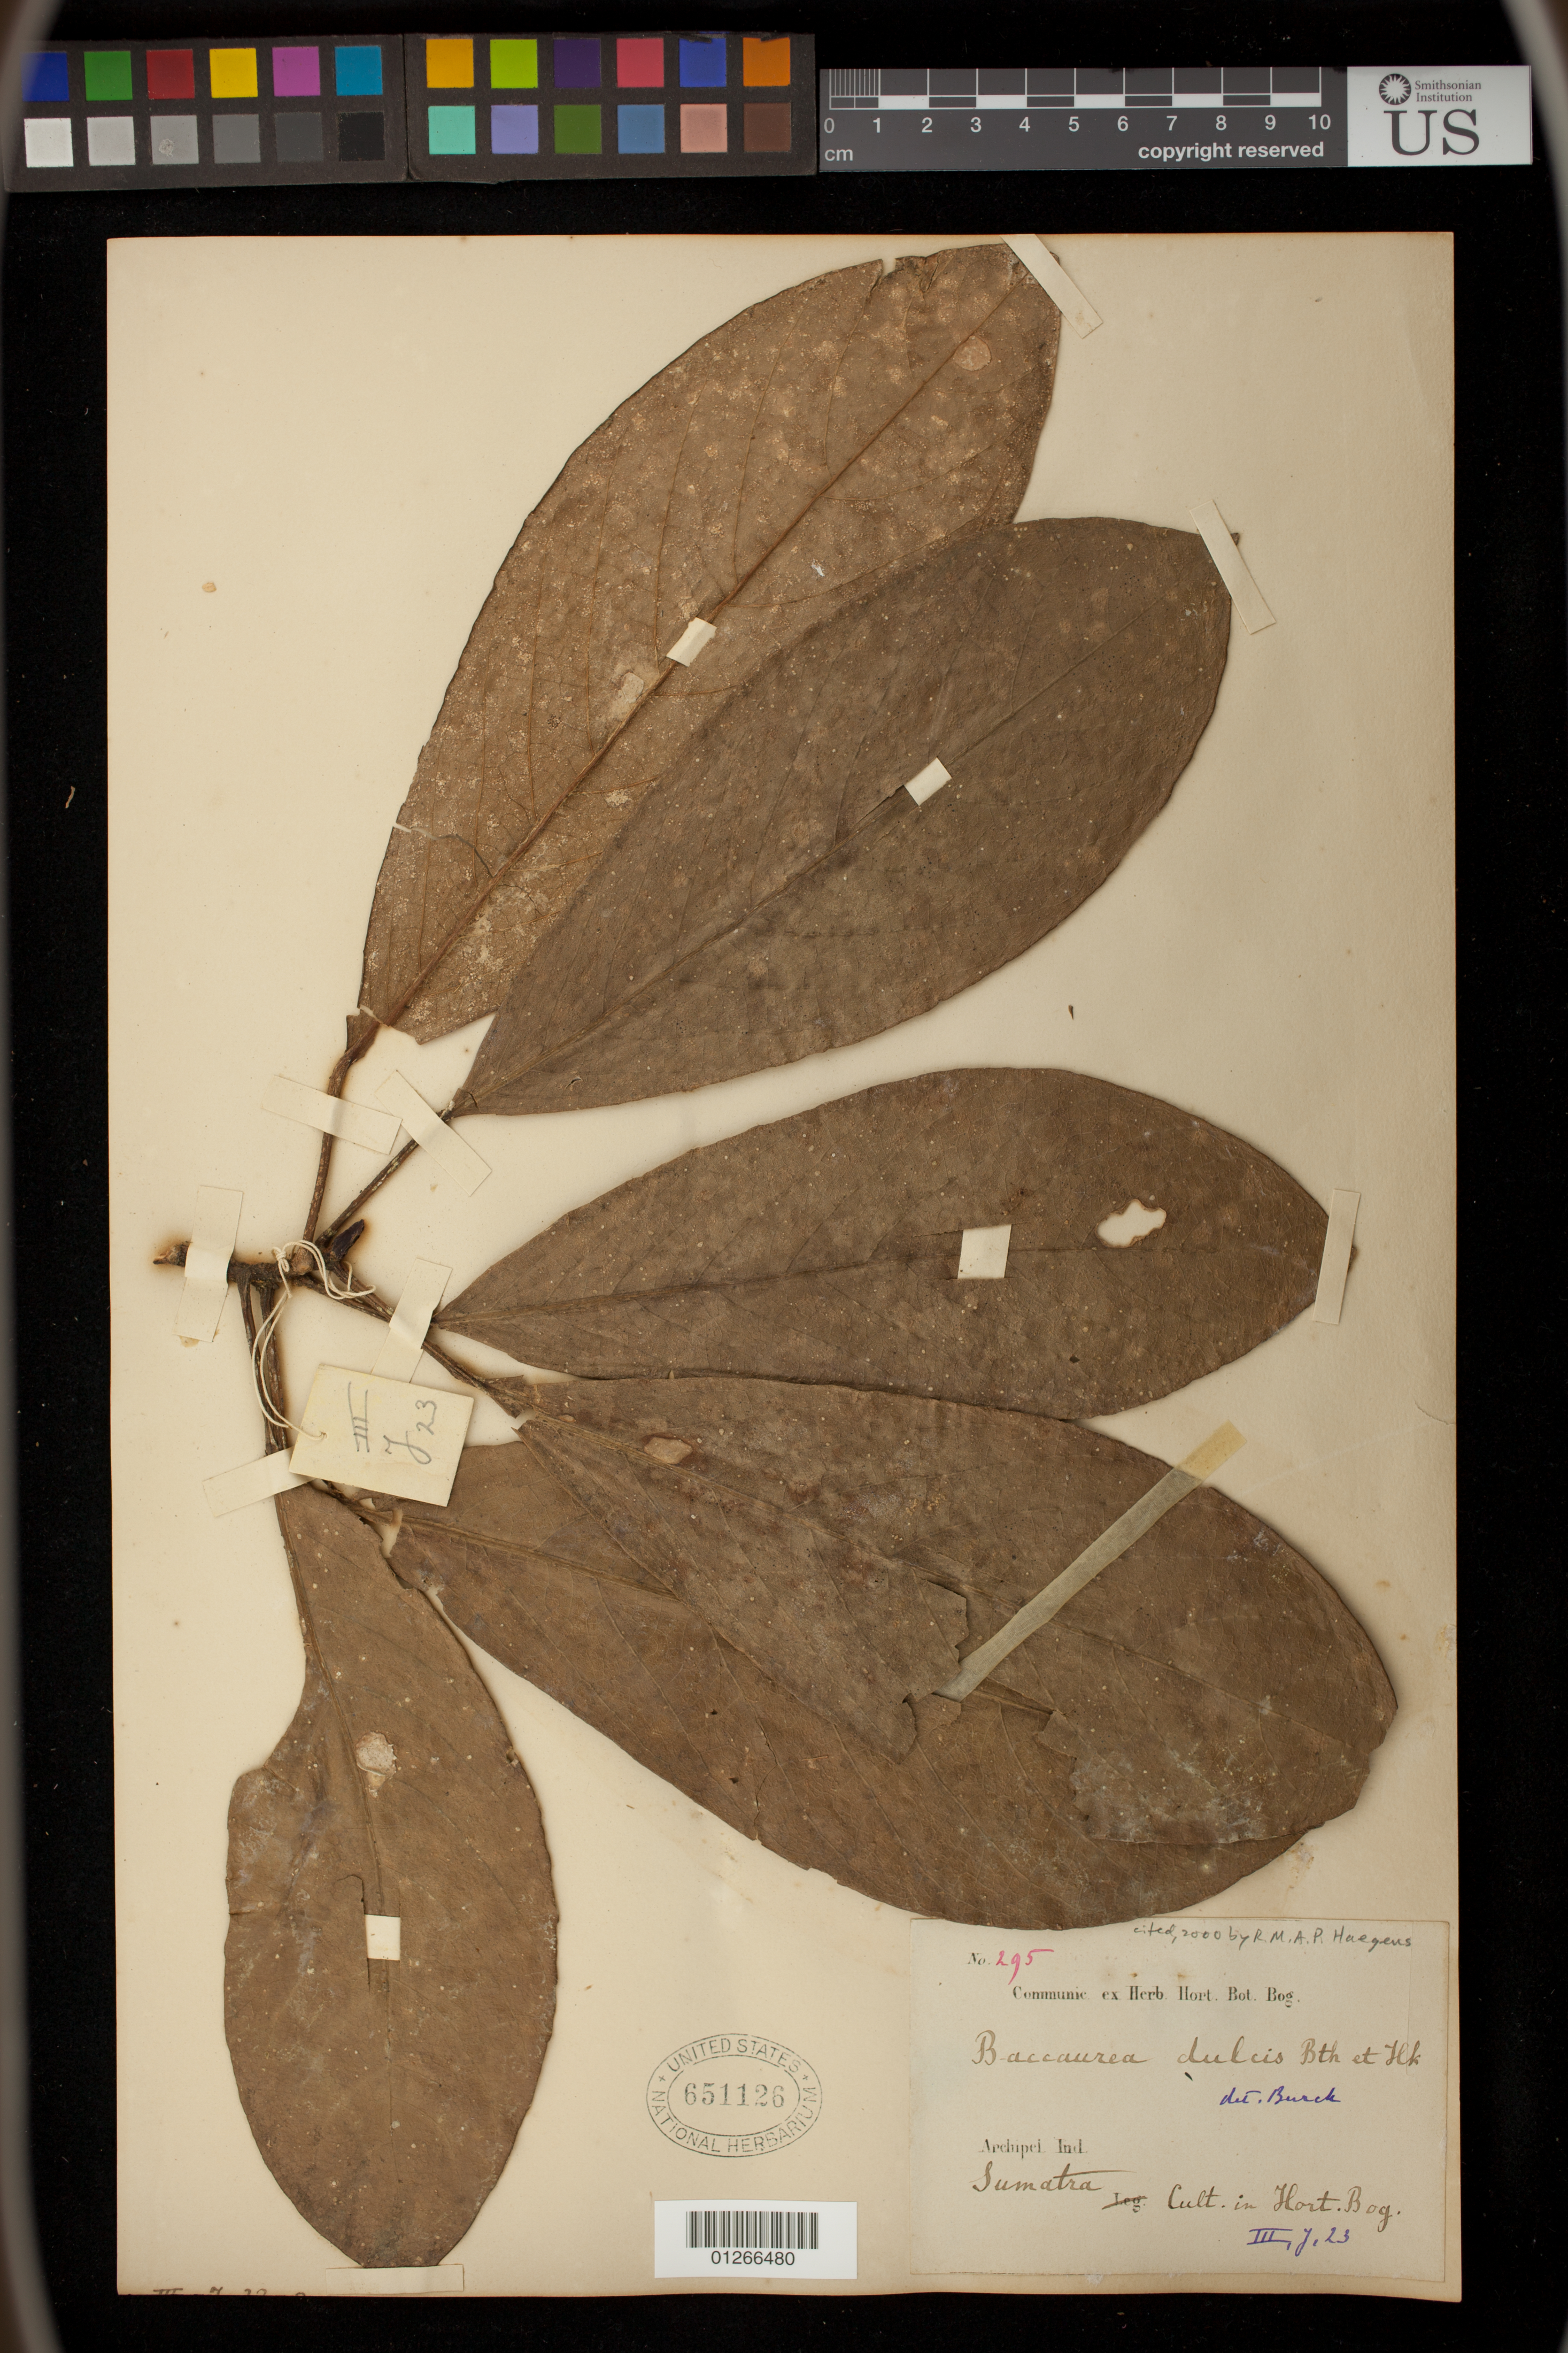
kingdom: Plantae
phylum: Tracheophyta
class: Magnoliopsida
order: Malpighiales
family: Phyllanthaceae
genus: Baccaurea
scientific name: Baccaurea dulcis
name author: (Jack) Müll. Arg.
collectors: M. Jacobs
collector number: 5394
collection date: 1958-09-02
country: Malaysia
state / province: Sarawak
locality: Sarawak, 3rd div., Kapit distr., Belaga subdistr., left bank of Rajang river c. 10 km below Belaga, Segaham range, near Belaga airfield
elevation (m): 0